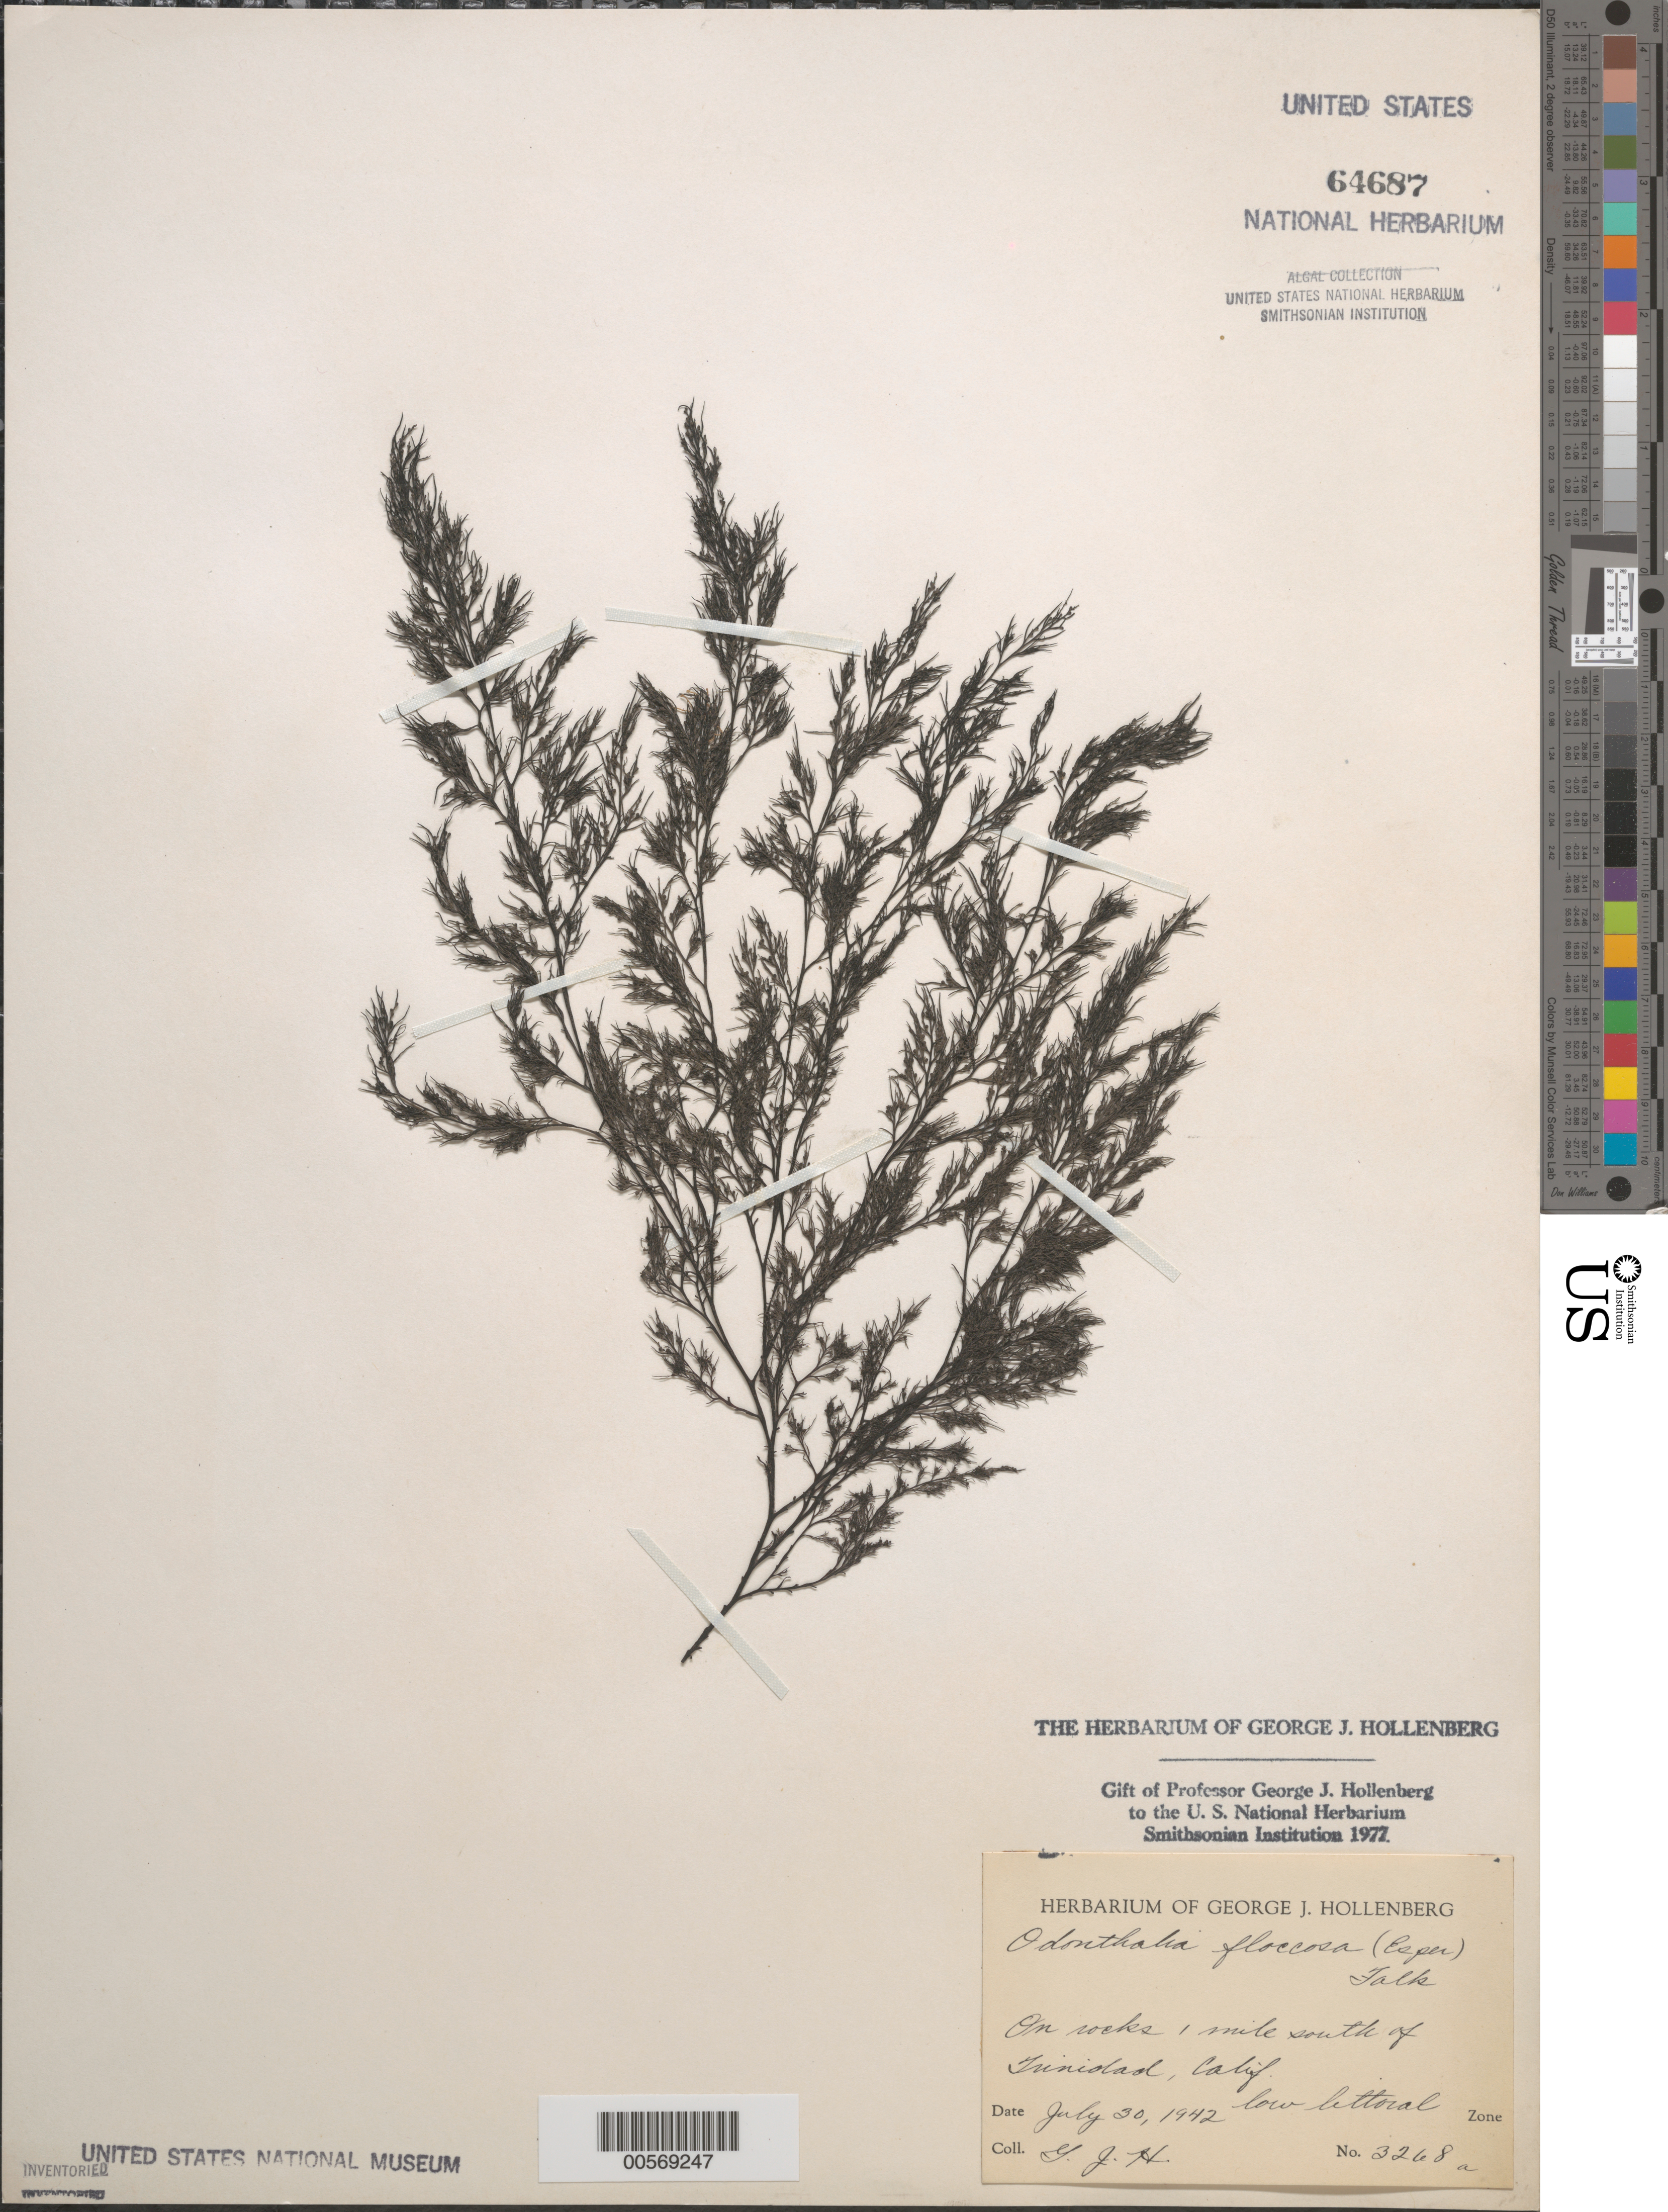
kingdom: Plantae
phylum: Rhodophyta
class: Florideophyceae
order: Ceramiales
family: Rhodomelaceae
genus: Odonthalia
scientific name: Odonthalia floccosa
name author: (Esper) Falkenb.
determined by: Hollenberg, George J.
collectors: G. Hollenberg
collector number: GJH 3268a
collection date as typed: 30 Jul 1942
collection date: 1942-07-30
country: United States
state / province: California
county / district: Humboldt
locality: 1 mile south of Trinidad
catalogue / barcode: US 64687